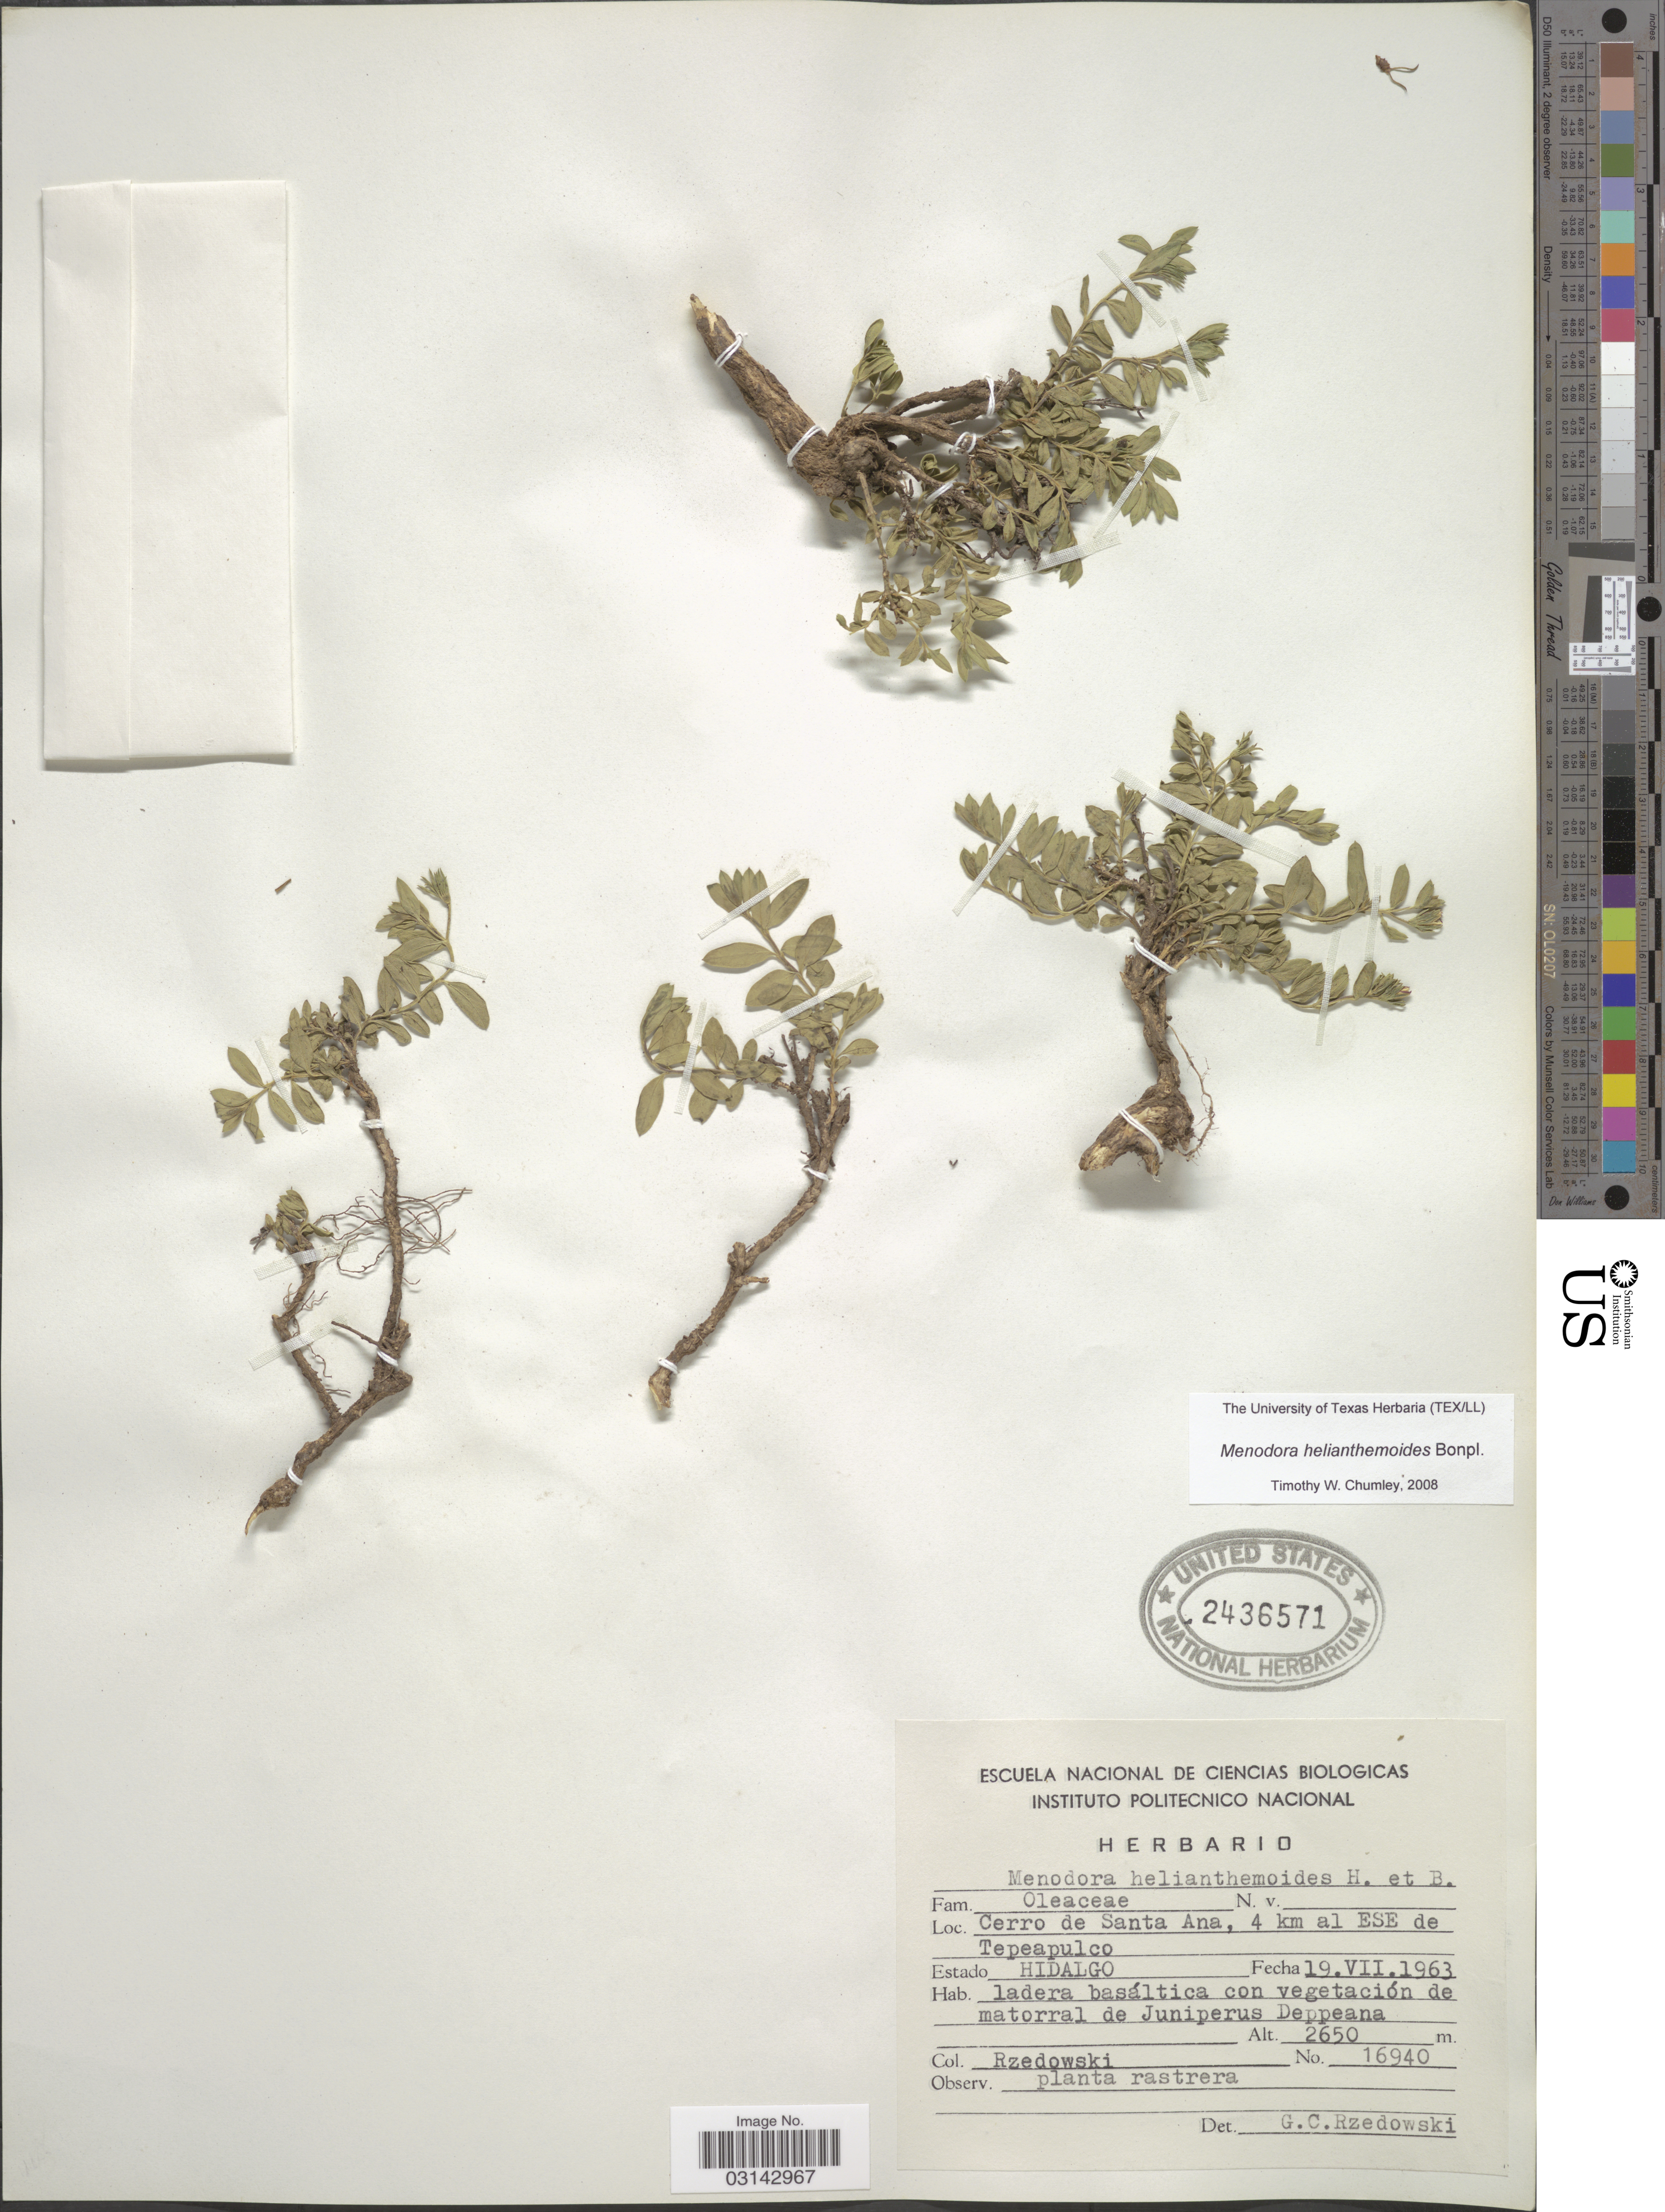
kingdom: Plantae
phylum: Tracheophyta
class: Magnoliopsida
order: Lamiales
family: Oleaceae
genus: Menodora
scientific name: Menodora helianthemoides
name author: Bonpl.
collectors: Rzedowski, --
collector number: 16940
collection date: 1963-07-19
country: Mexico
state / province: Hidalgo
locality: Cerro de Santa Ana, 4 km al ESE de Tepeapulco.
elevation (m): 2650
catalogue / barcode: US 2436571